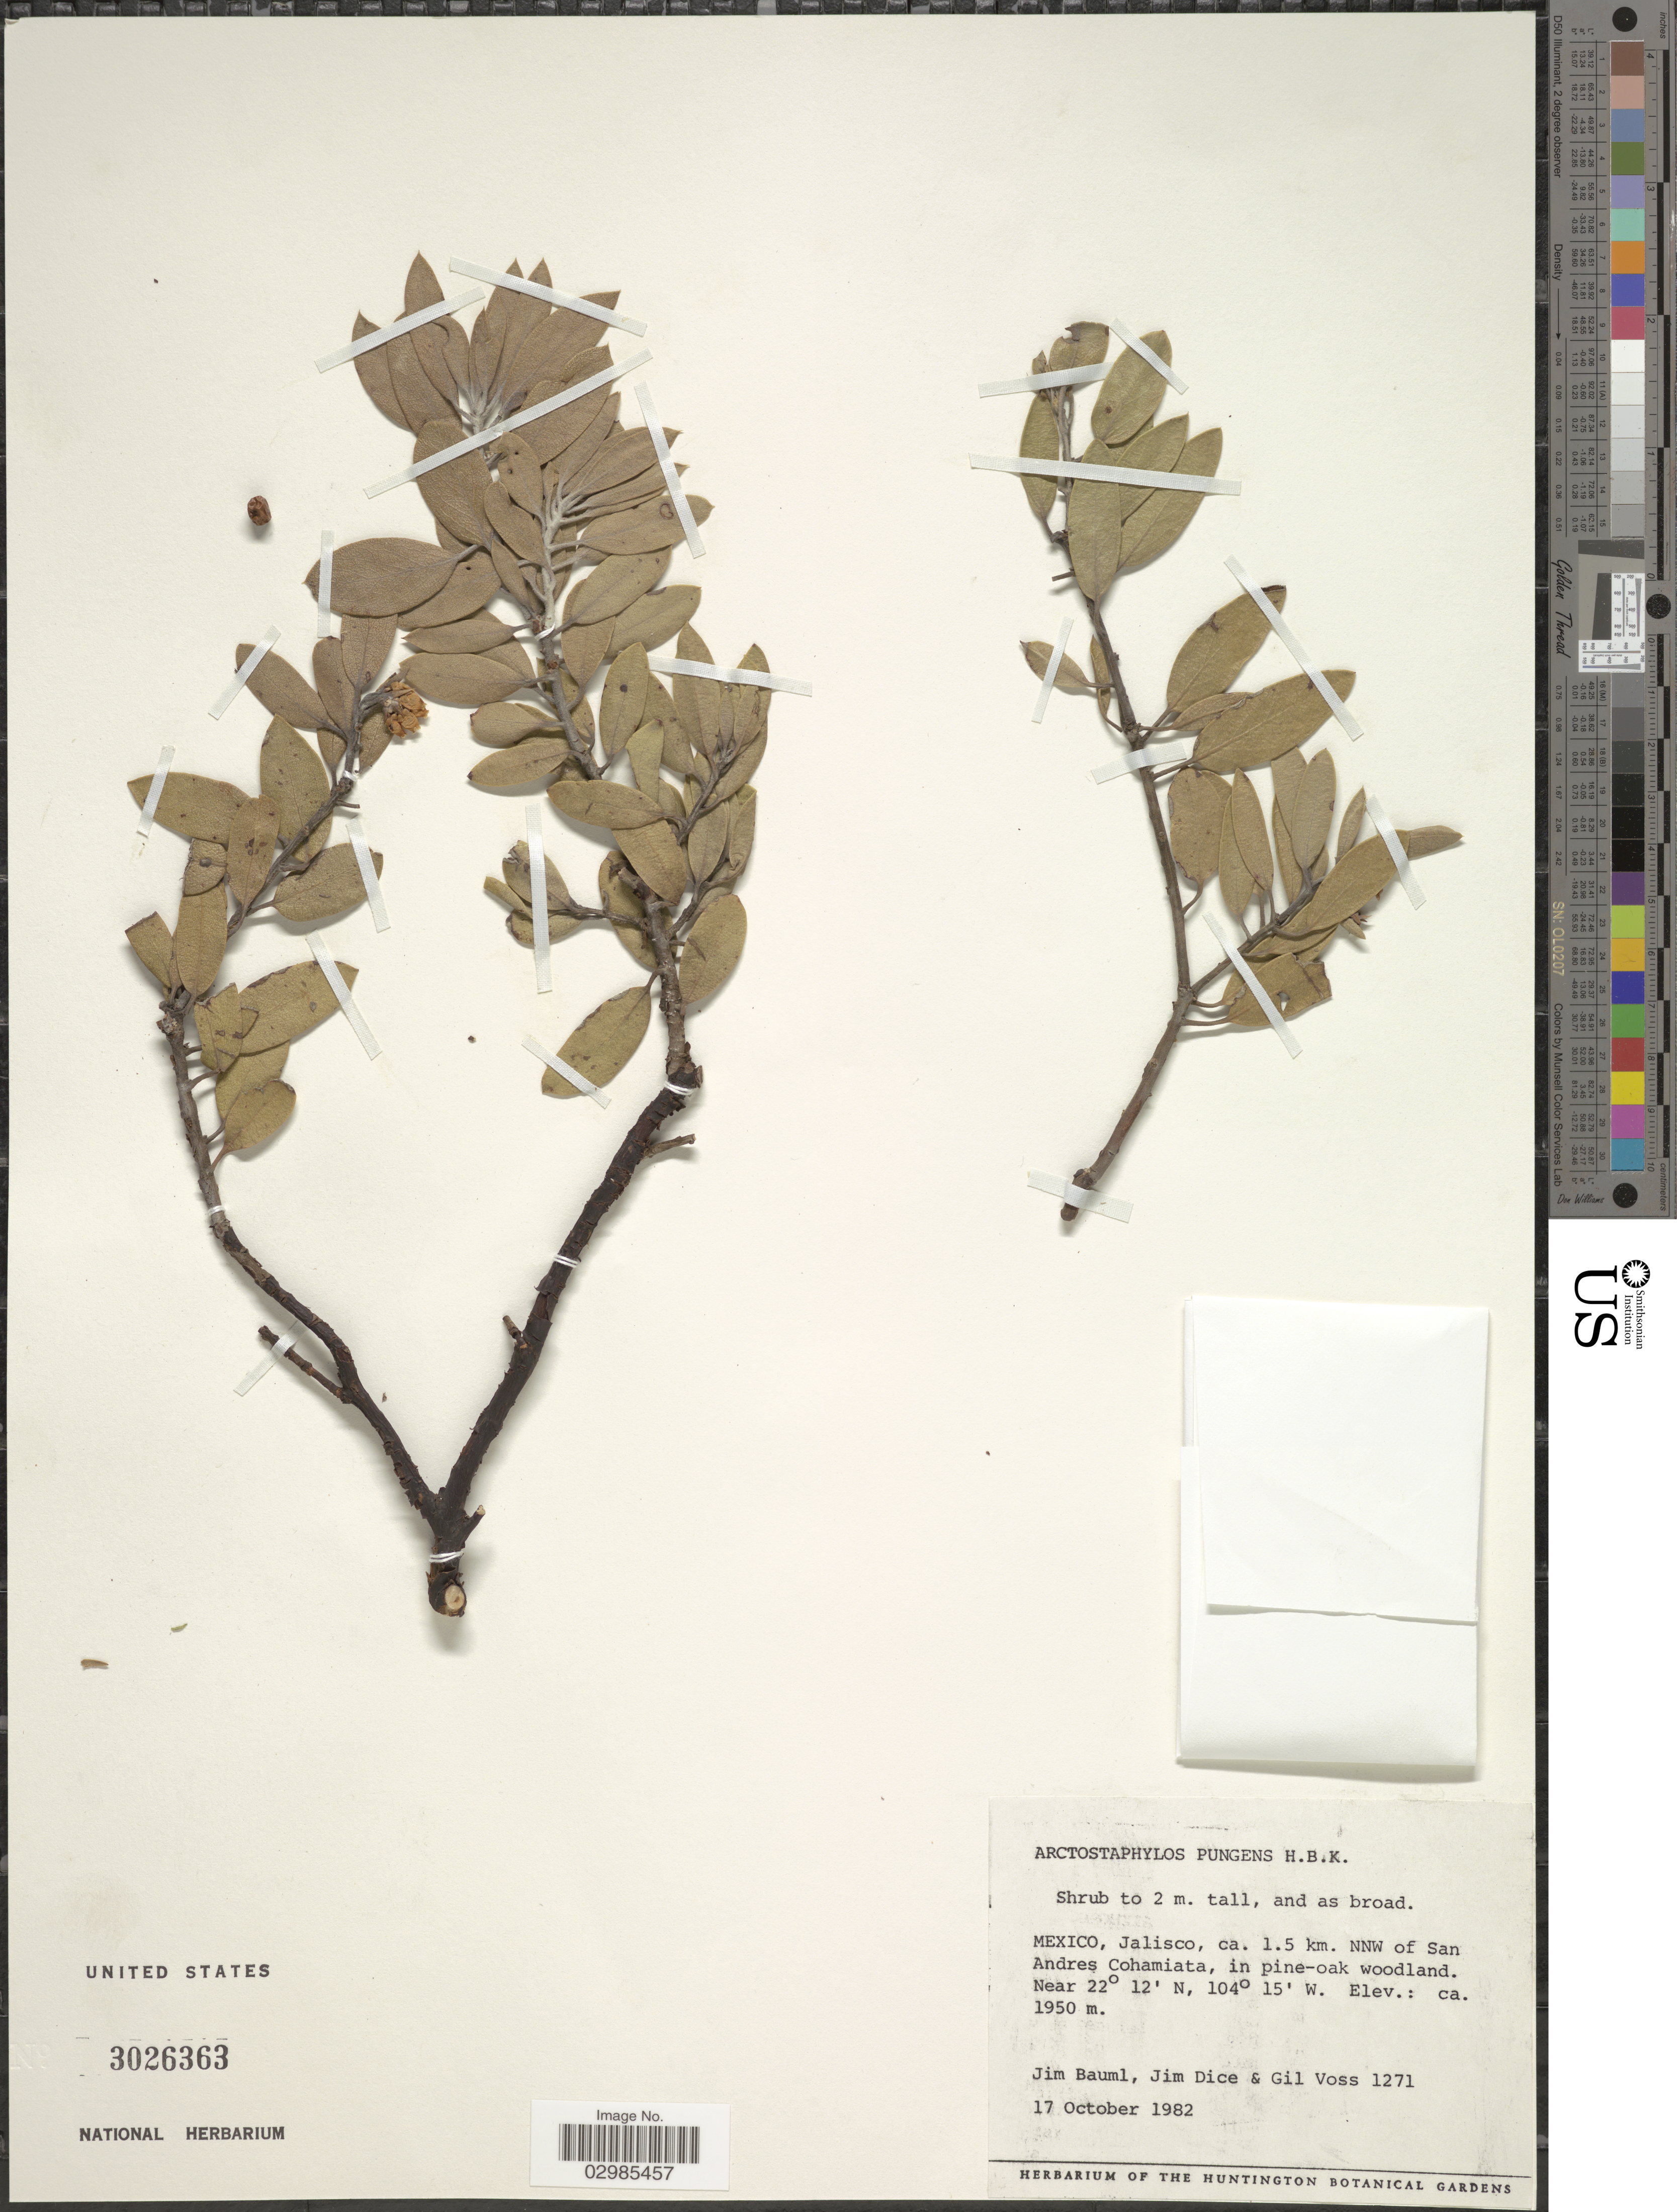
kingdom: Plantae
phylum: Tracheophyta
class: Magnoliopsida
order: Ericales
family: Ericaceae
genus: Arctostaphylos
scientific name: Arctostaphylos pungens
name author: Kunth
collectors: J. Bauml, J. Dice & G. Voss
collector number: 1271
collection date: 1982-10-17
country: Mexico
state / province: Jalisco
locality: Ca. 1.5 km. NNW of San Andres Cohamiata, in pine-oak woodland.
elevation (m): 1950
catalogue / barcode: US 3026363